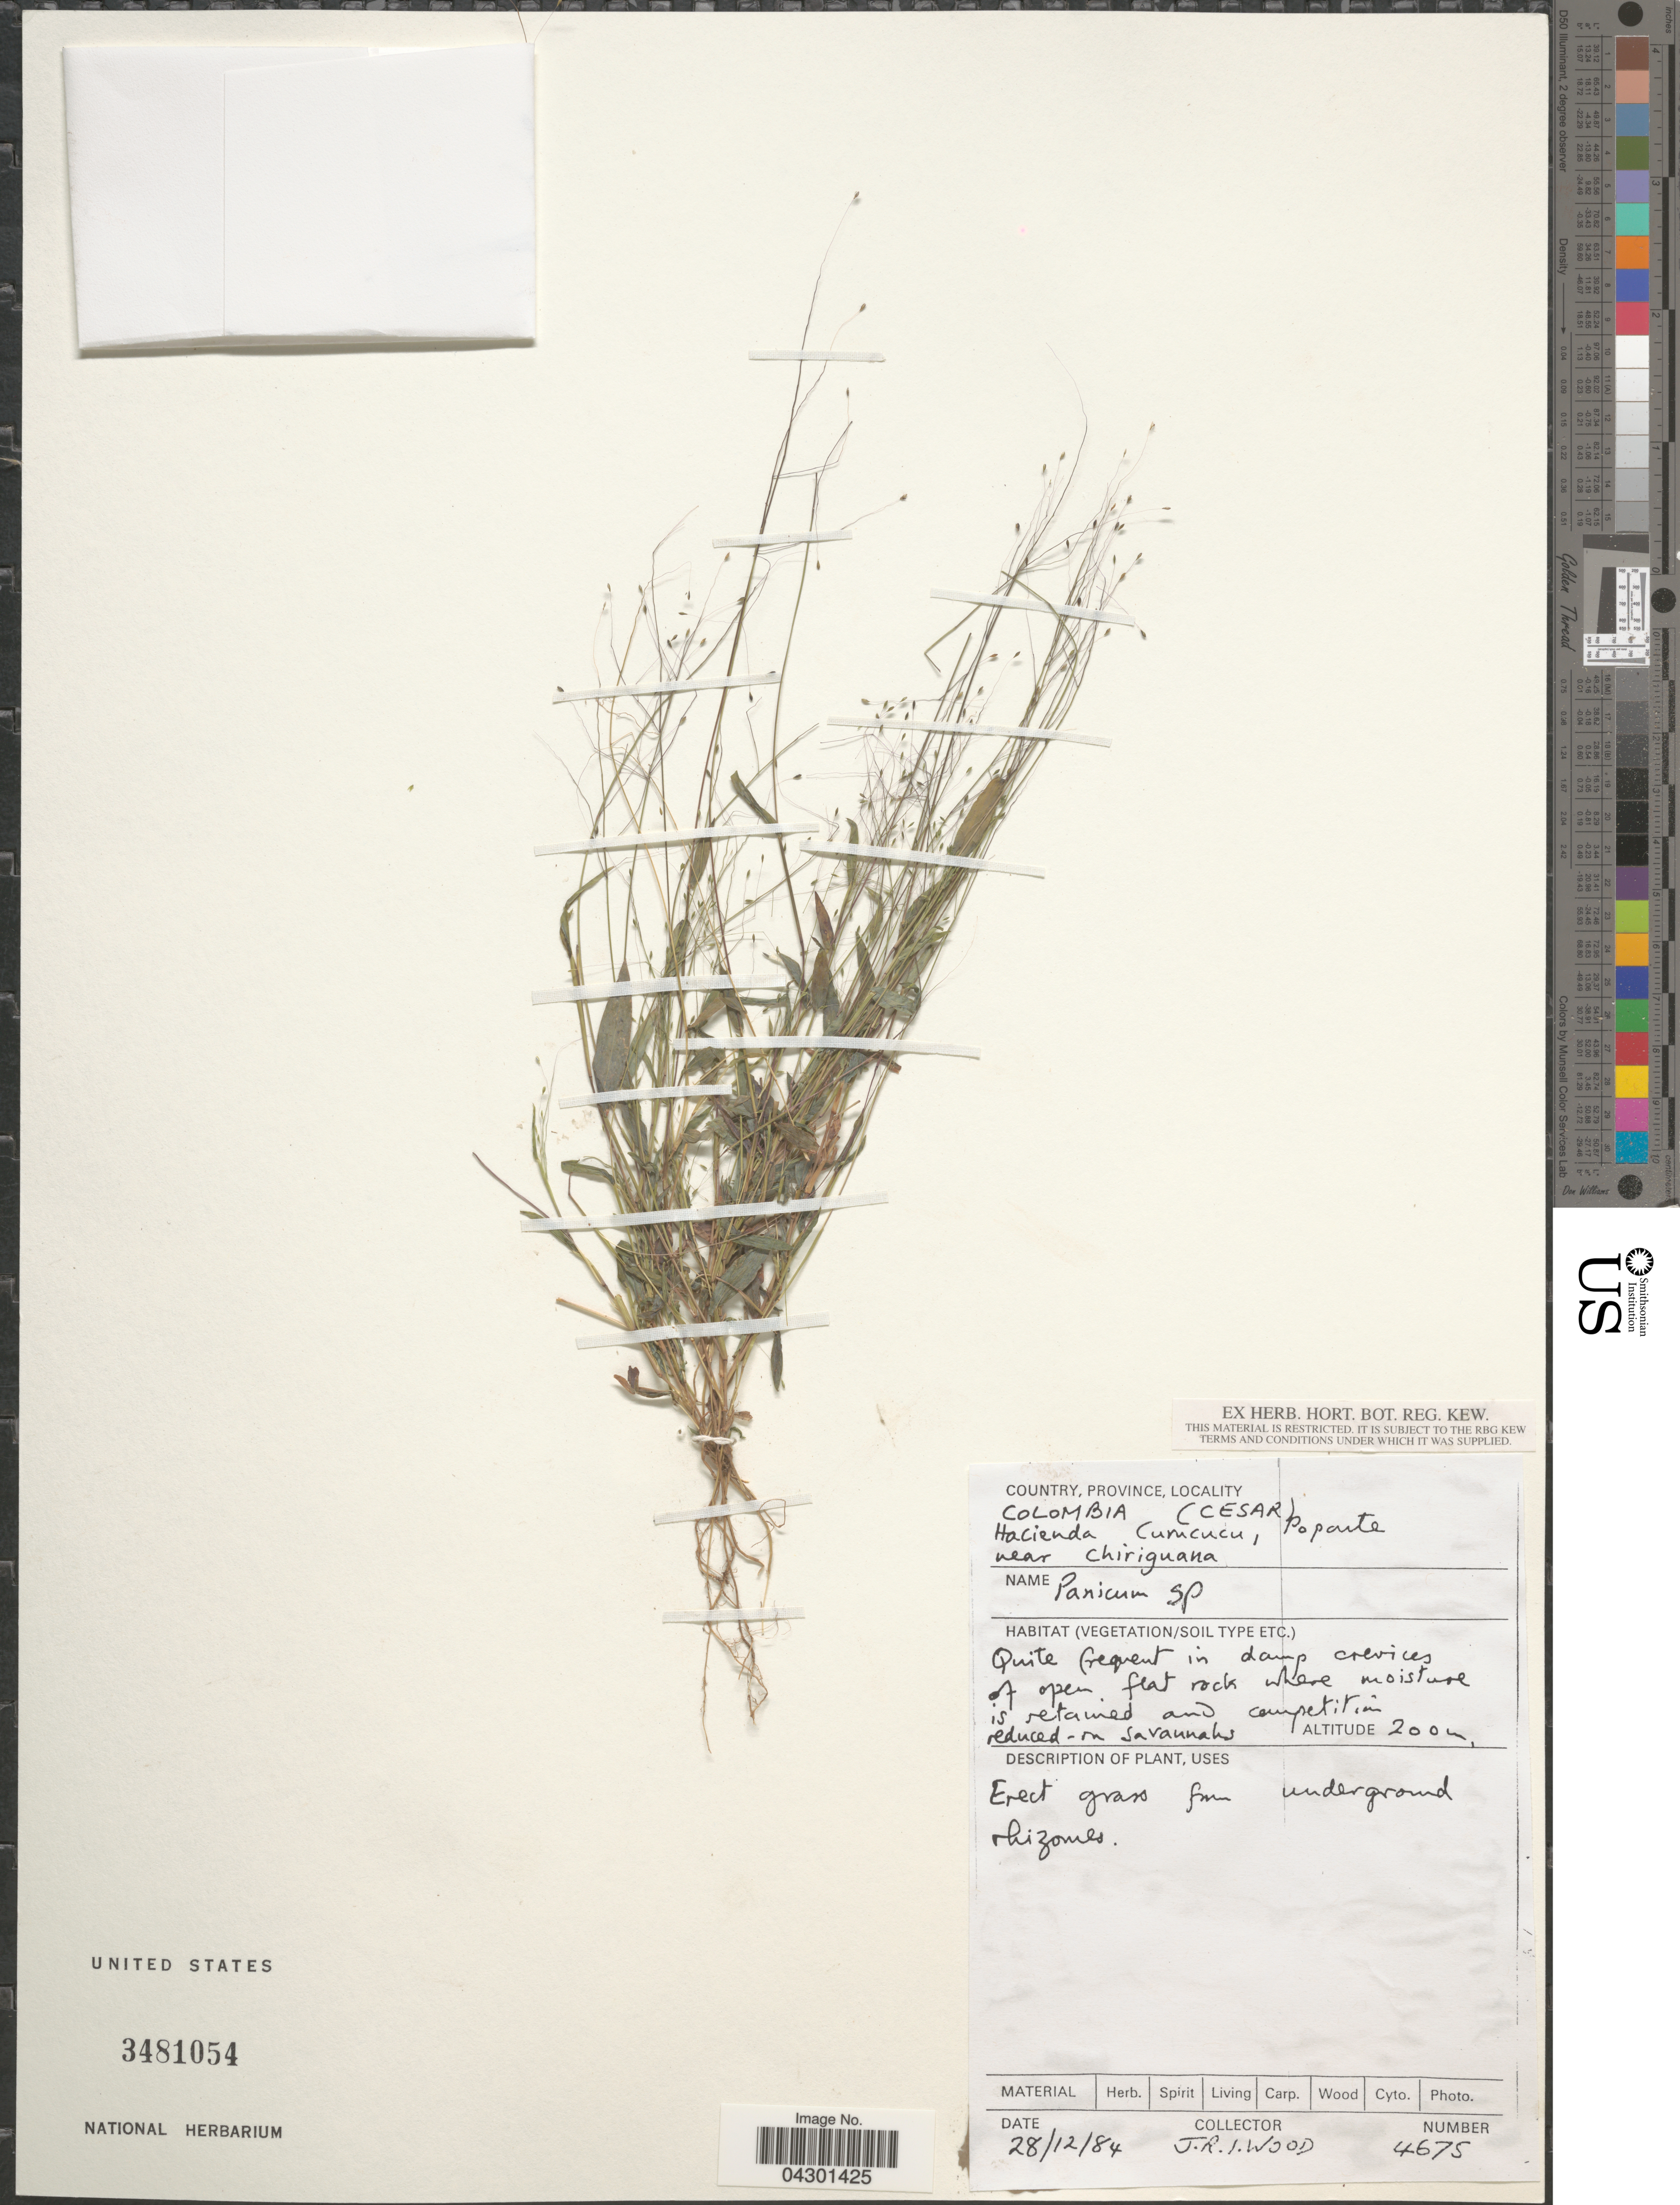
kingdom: Plantae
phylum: Tracheophyta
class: Liliopsida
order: Poales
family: Poaceae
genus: Panicum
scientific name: Panicum sp.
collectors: J. R. I. Wood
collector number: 4675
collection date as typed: Transcribed d/m/y: 28/12/84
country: Colombia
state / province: Cesar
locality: Hacienda Cumcucu, Poponte near Chiriguana.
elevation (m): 200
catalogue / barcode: US 3481054